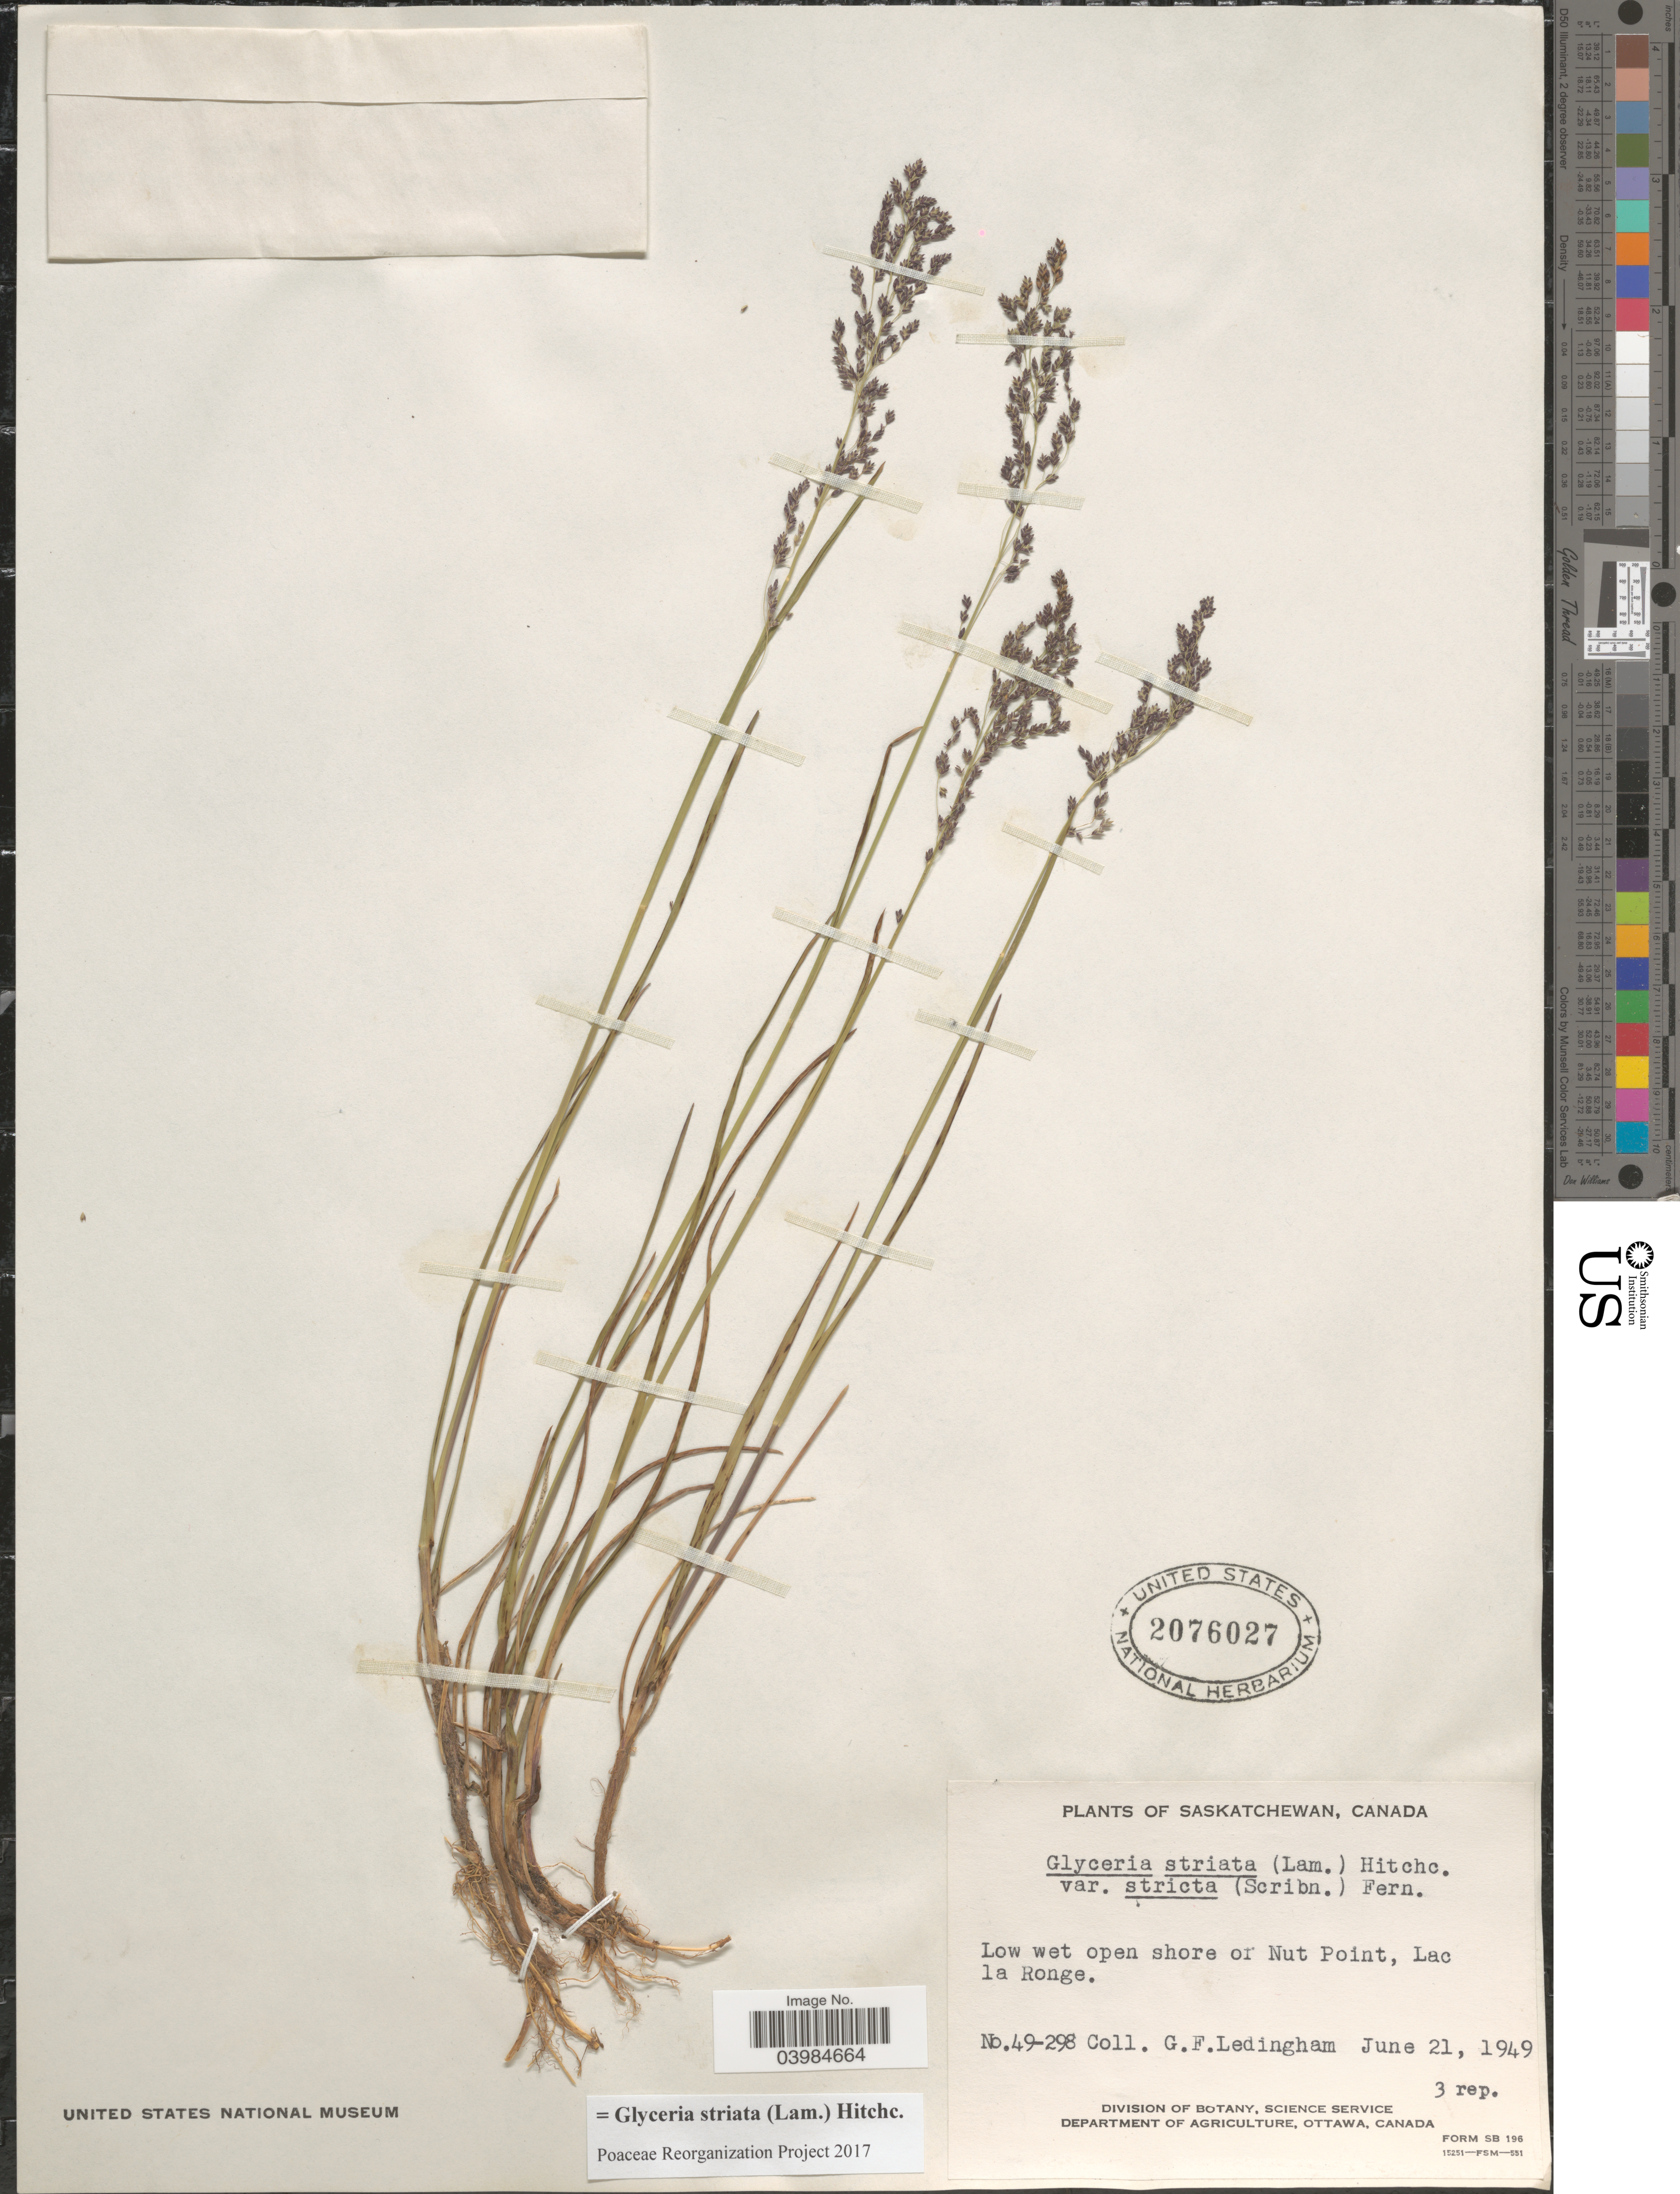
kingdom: Plantae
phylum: Tracheophyta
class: Liliopsida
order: Poales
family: Poaceae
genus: Glyceria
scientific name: Glyceria striata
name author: (Lam.) Hitchc.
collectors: G. Ledingham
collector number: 49-298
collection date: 1949-06-21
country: Canada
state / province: Saskatchewan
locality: Low wet open shore of Nut Point, Lac la Ronge.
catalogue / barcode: US 2076027